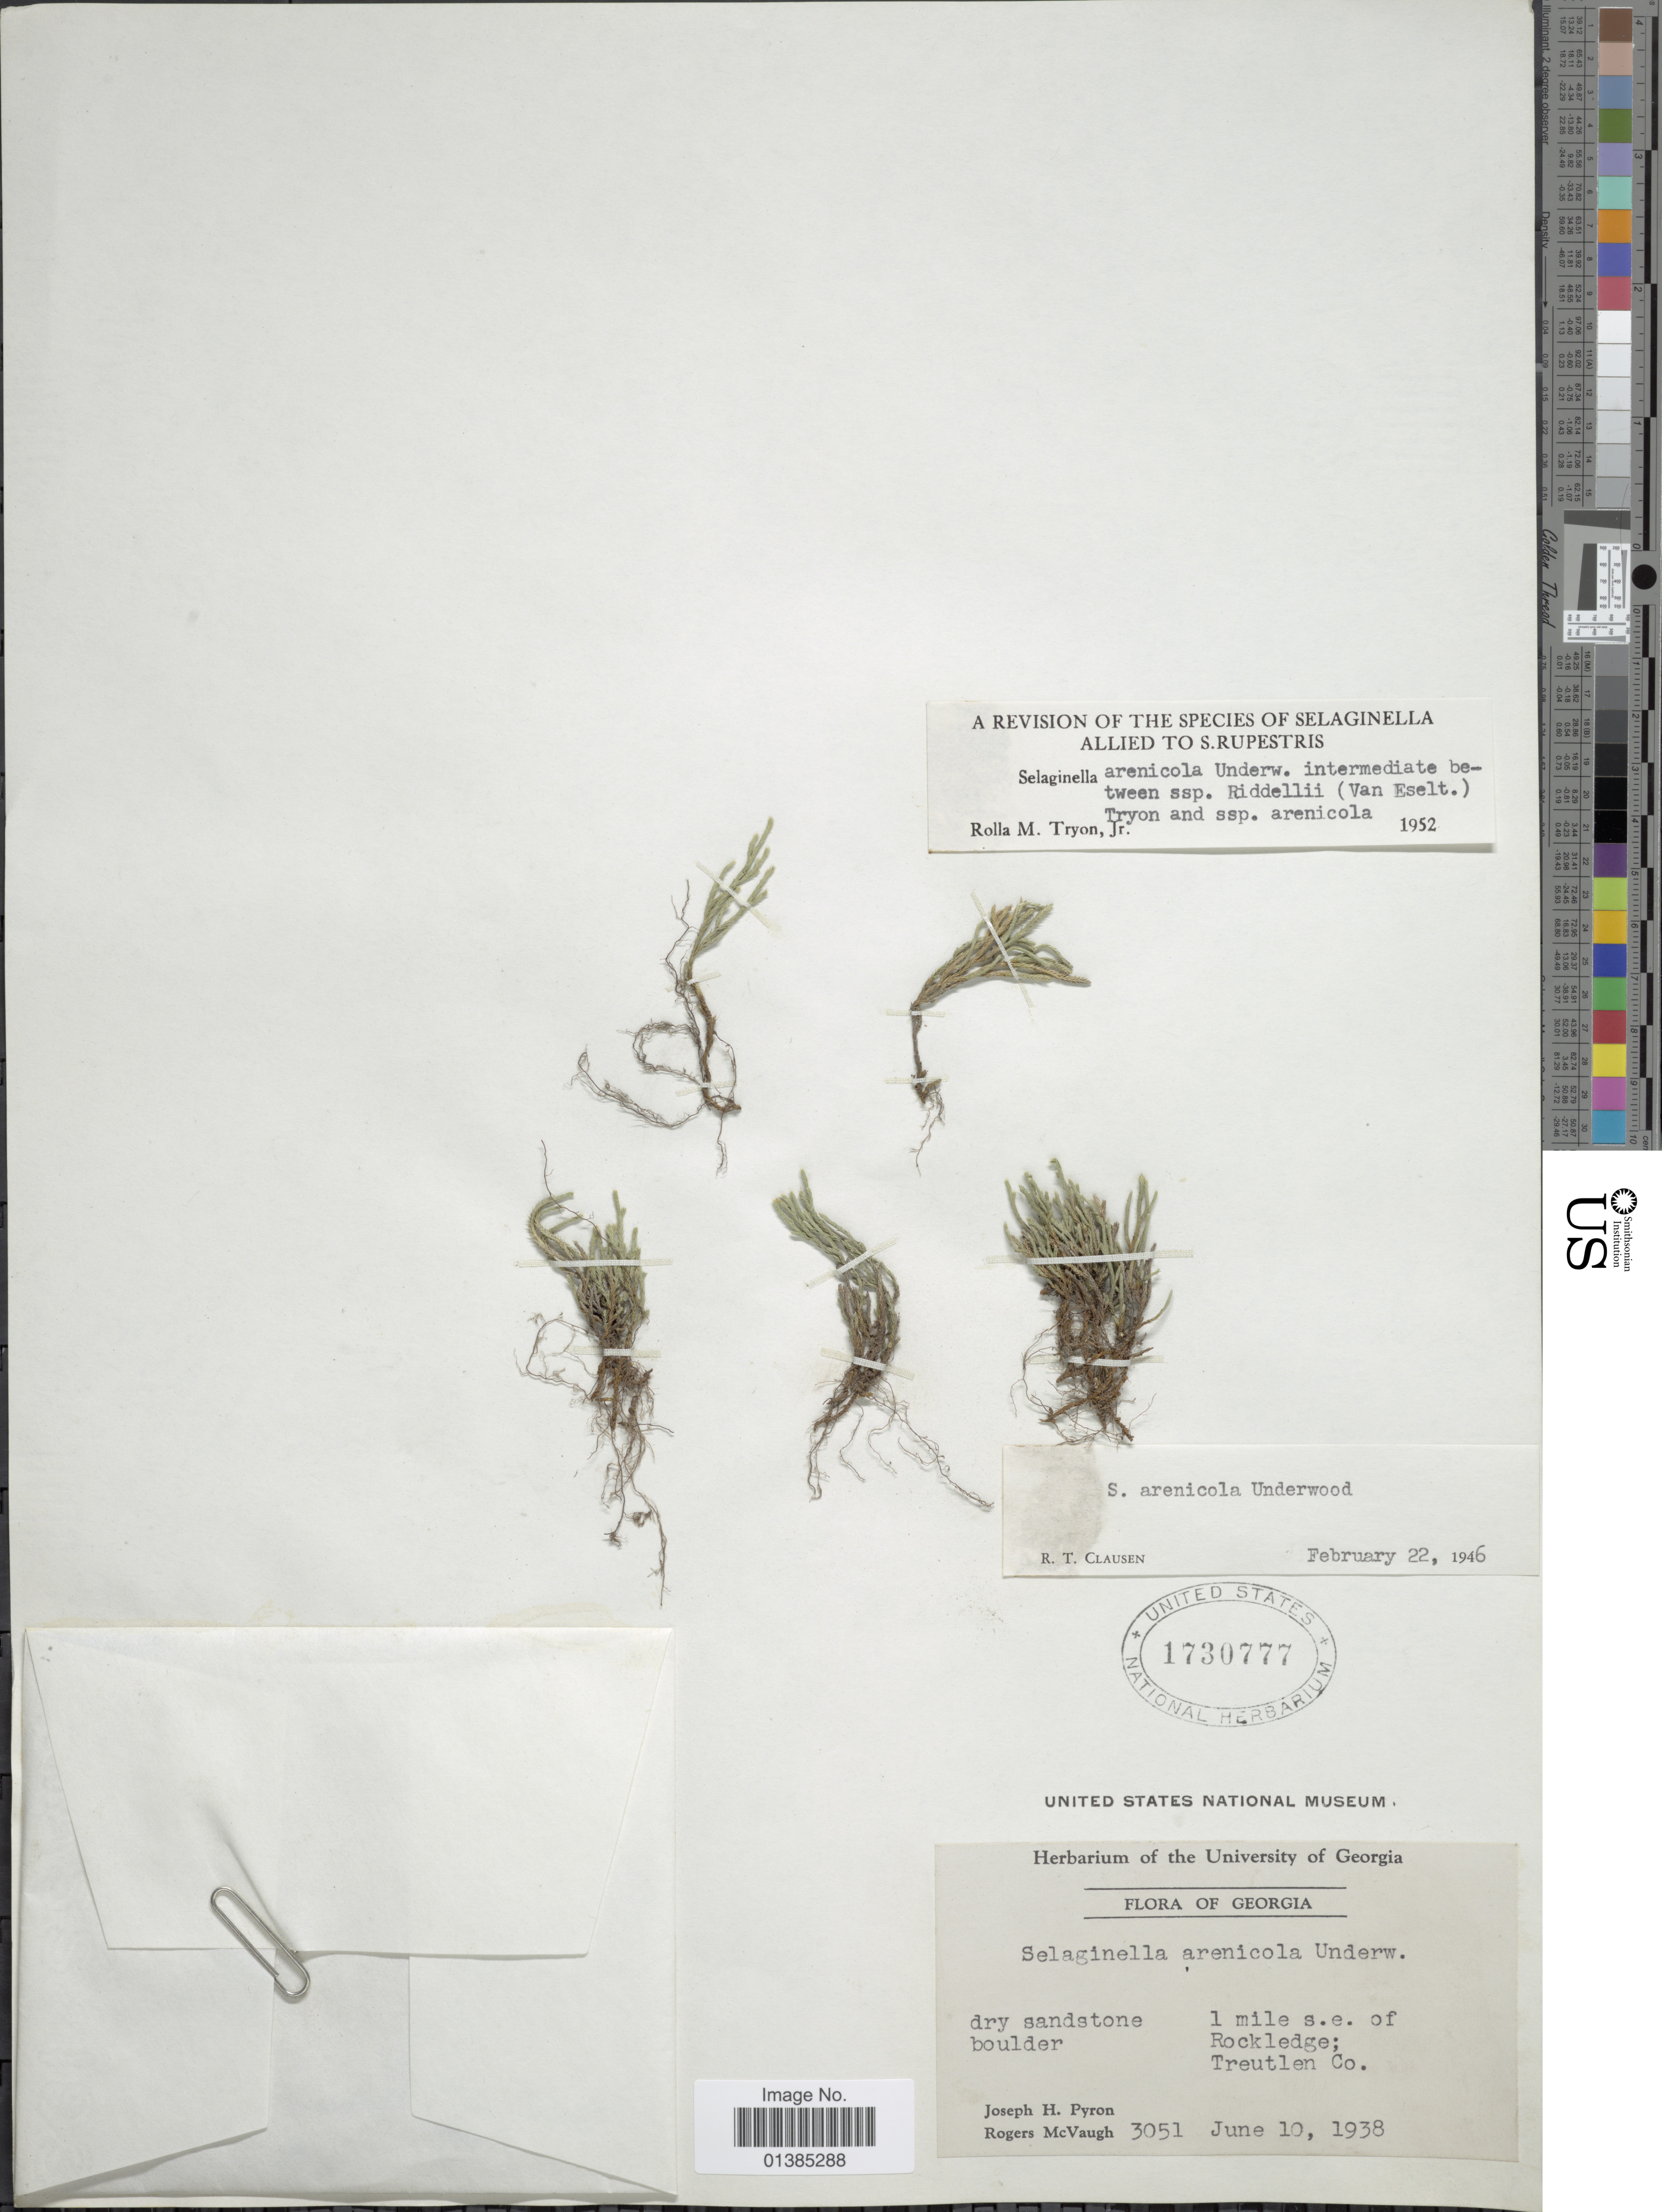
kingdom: Plantae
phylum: Tracheophyta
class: Lycopodiopsida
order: Selaginellales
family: Selaginellaceae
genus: Selaginella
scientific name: Selaginella arenicola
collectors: J. H. Pyron & R. McVaugh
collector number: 3051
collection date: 1938-06-10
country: United States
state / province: Georgia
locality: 1 mile s.e. of Rockledge; Treutlen Co.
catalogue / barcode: US 1730777